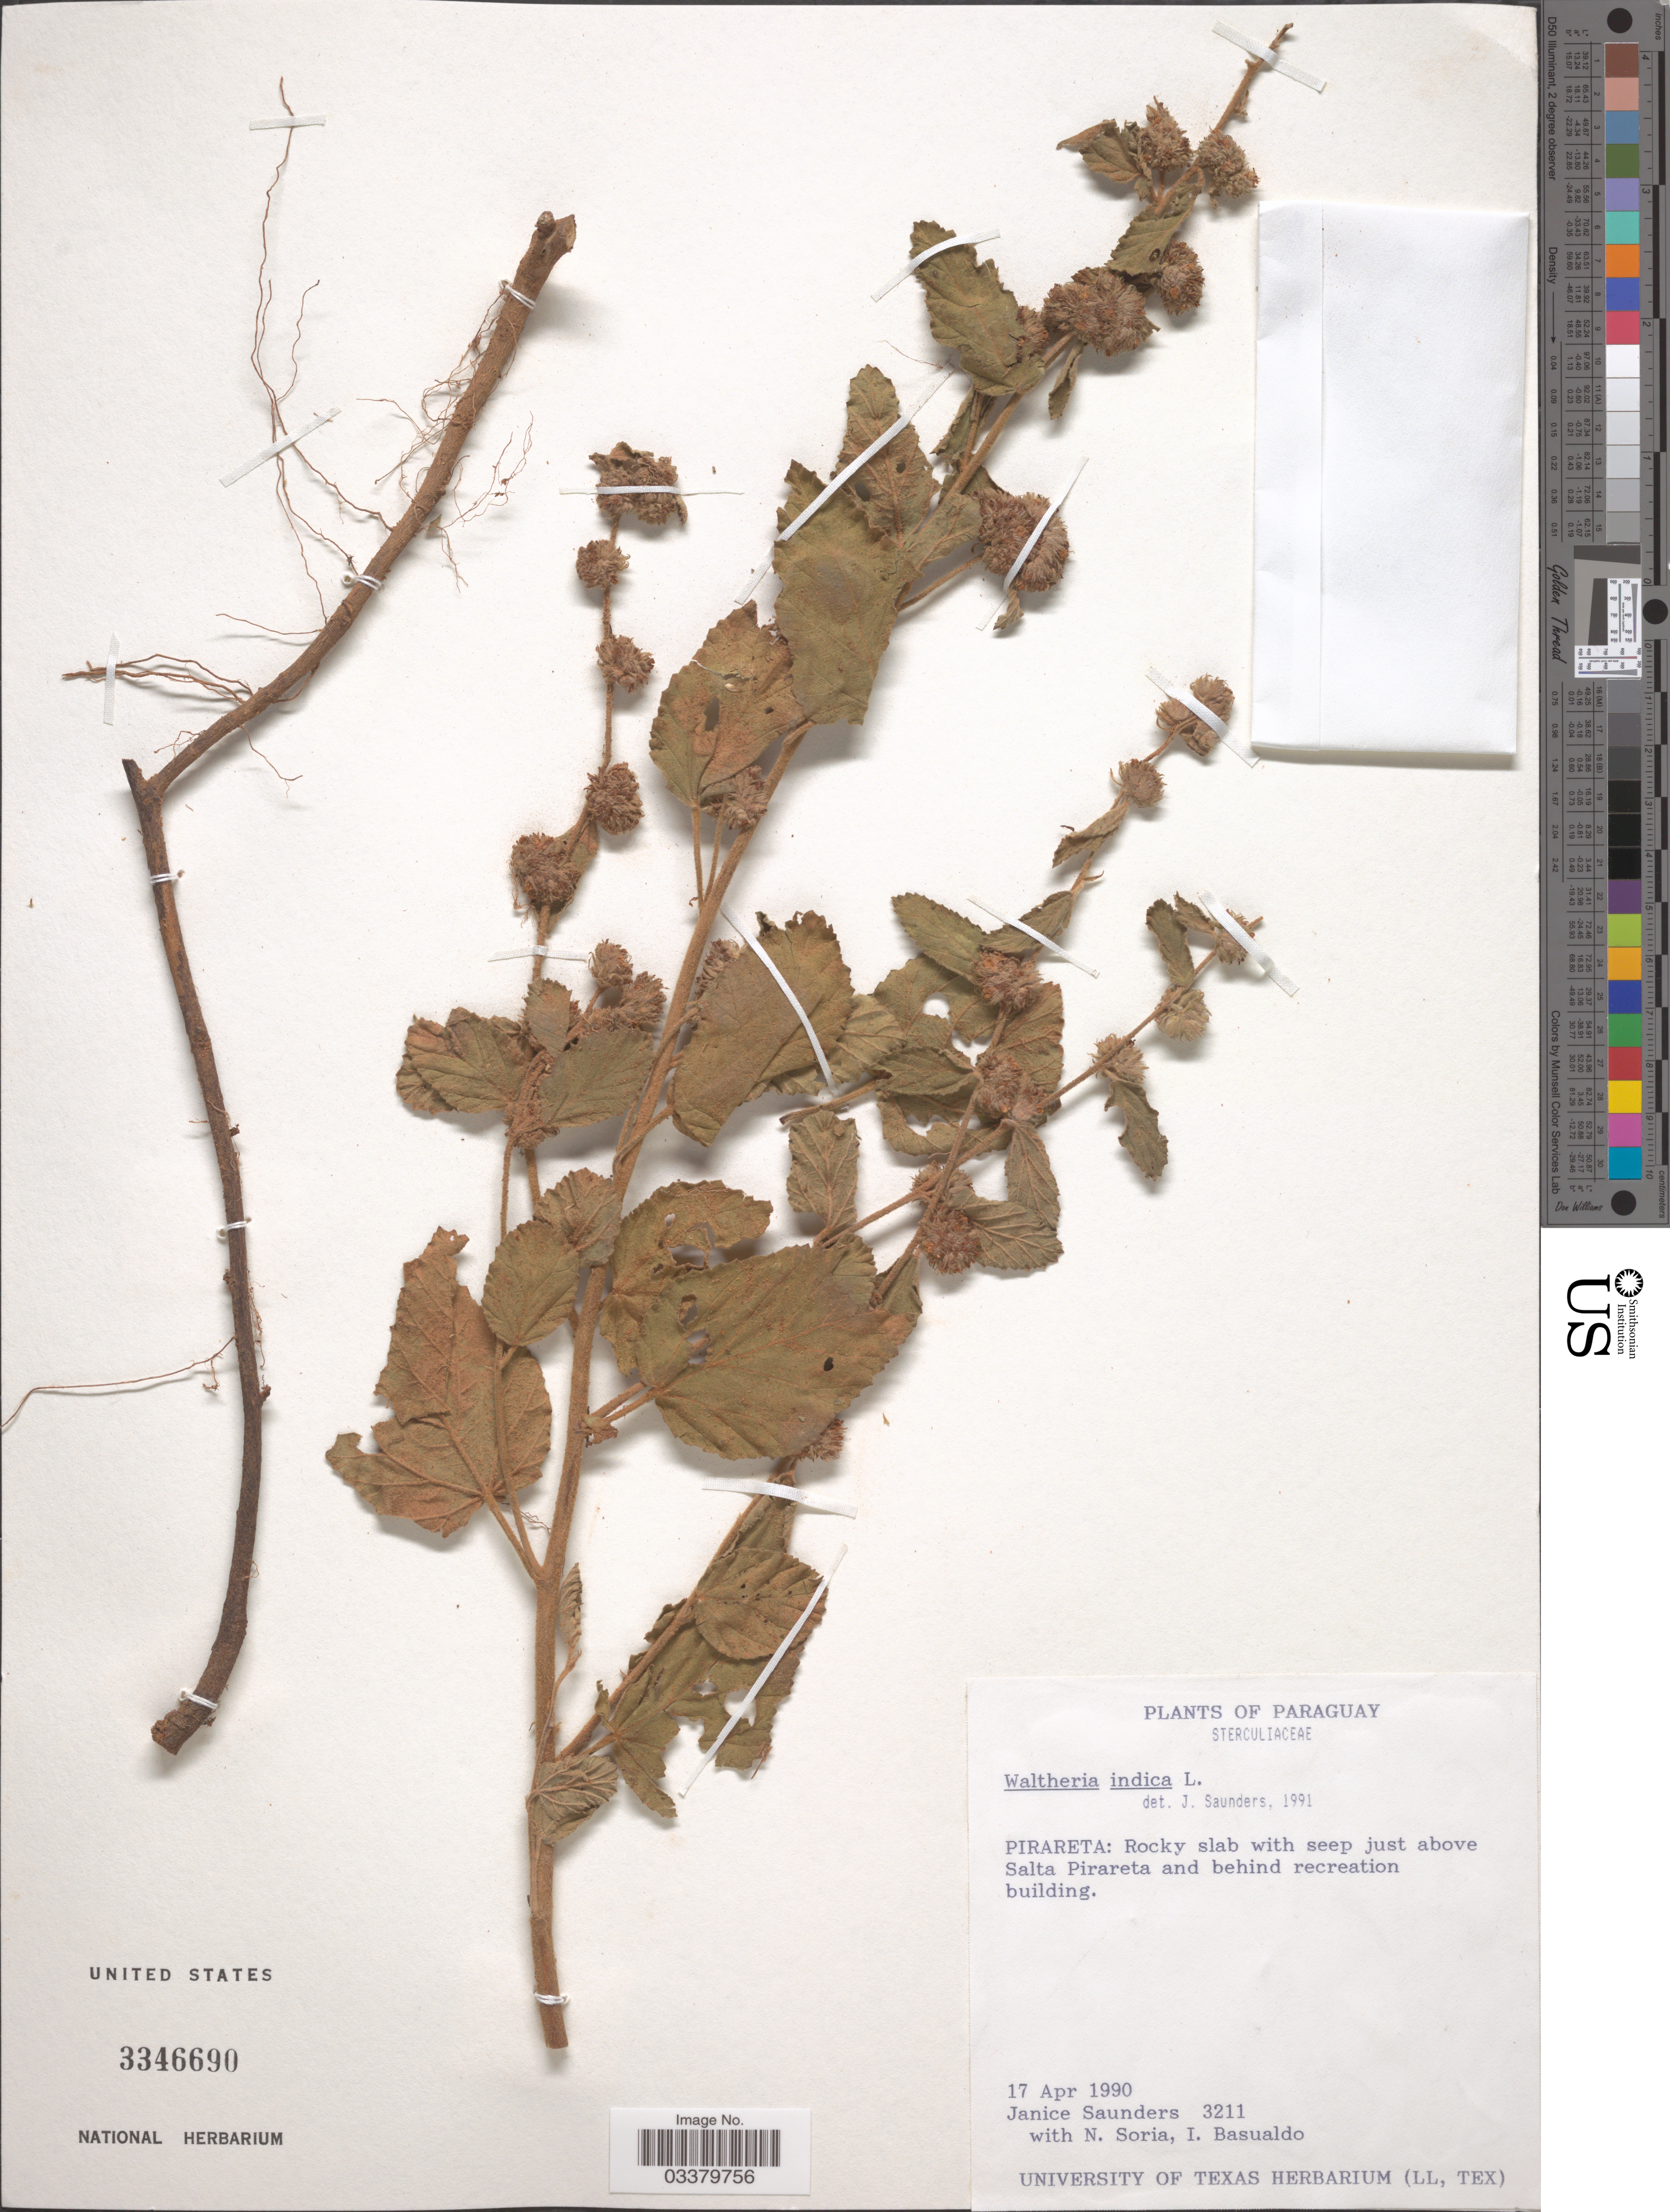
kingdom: Plantae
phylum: Tracheophyta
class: Magnoliopsida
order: Malvales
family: Malvaceae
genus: Waltheria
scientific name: Waltheria indica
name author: L.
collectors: J. G. Saunders, N. Soria & I. Basualdo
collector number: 3211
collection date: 1990-04-17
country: Paraguay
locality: Pirareta: Rocky slab with seep just above Salta Pirareta and behind recreation building.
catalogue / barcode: US 3346690